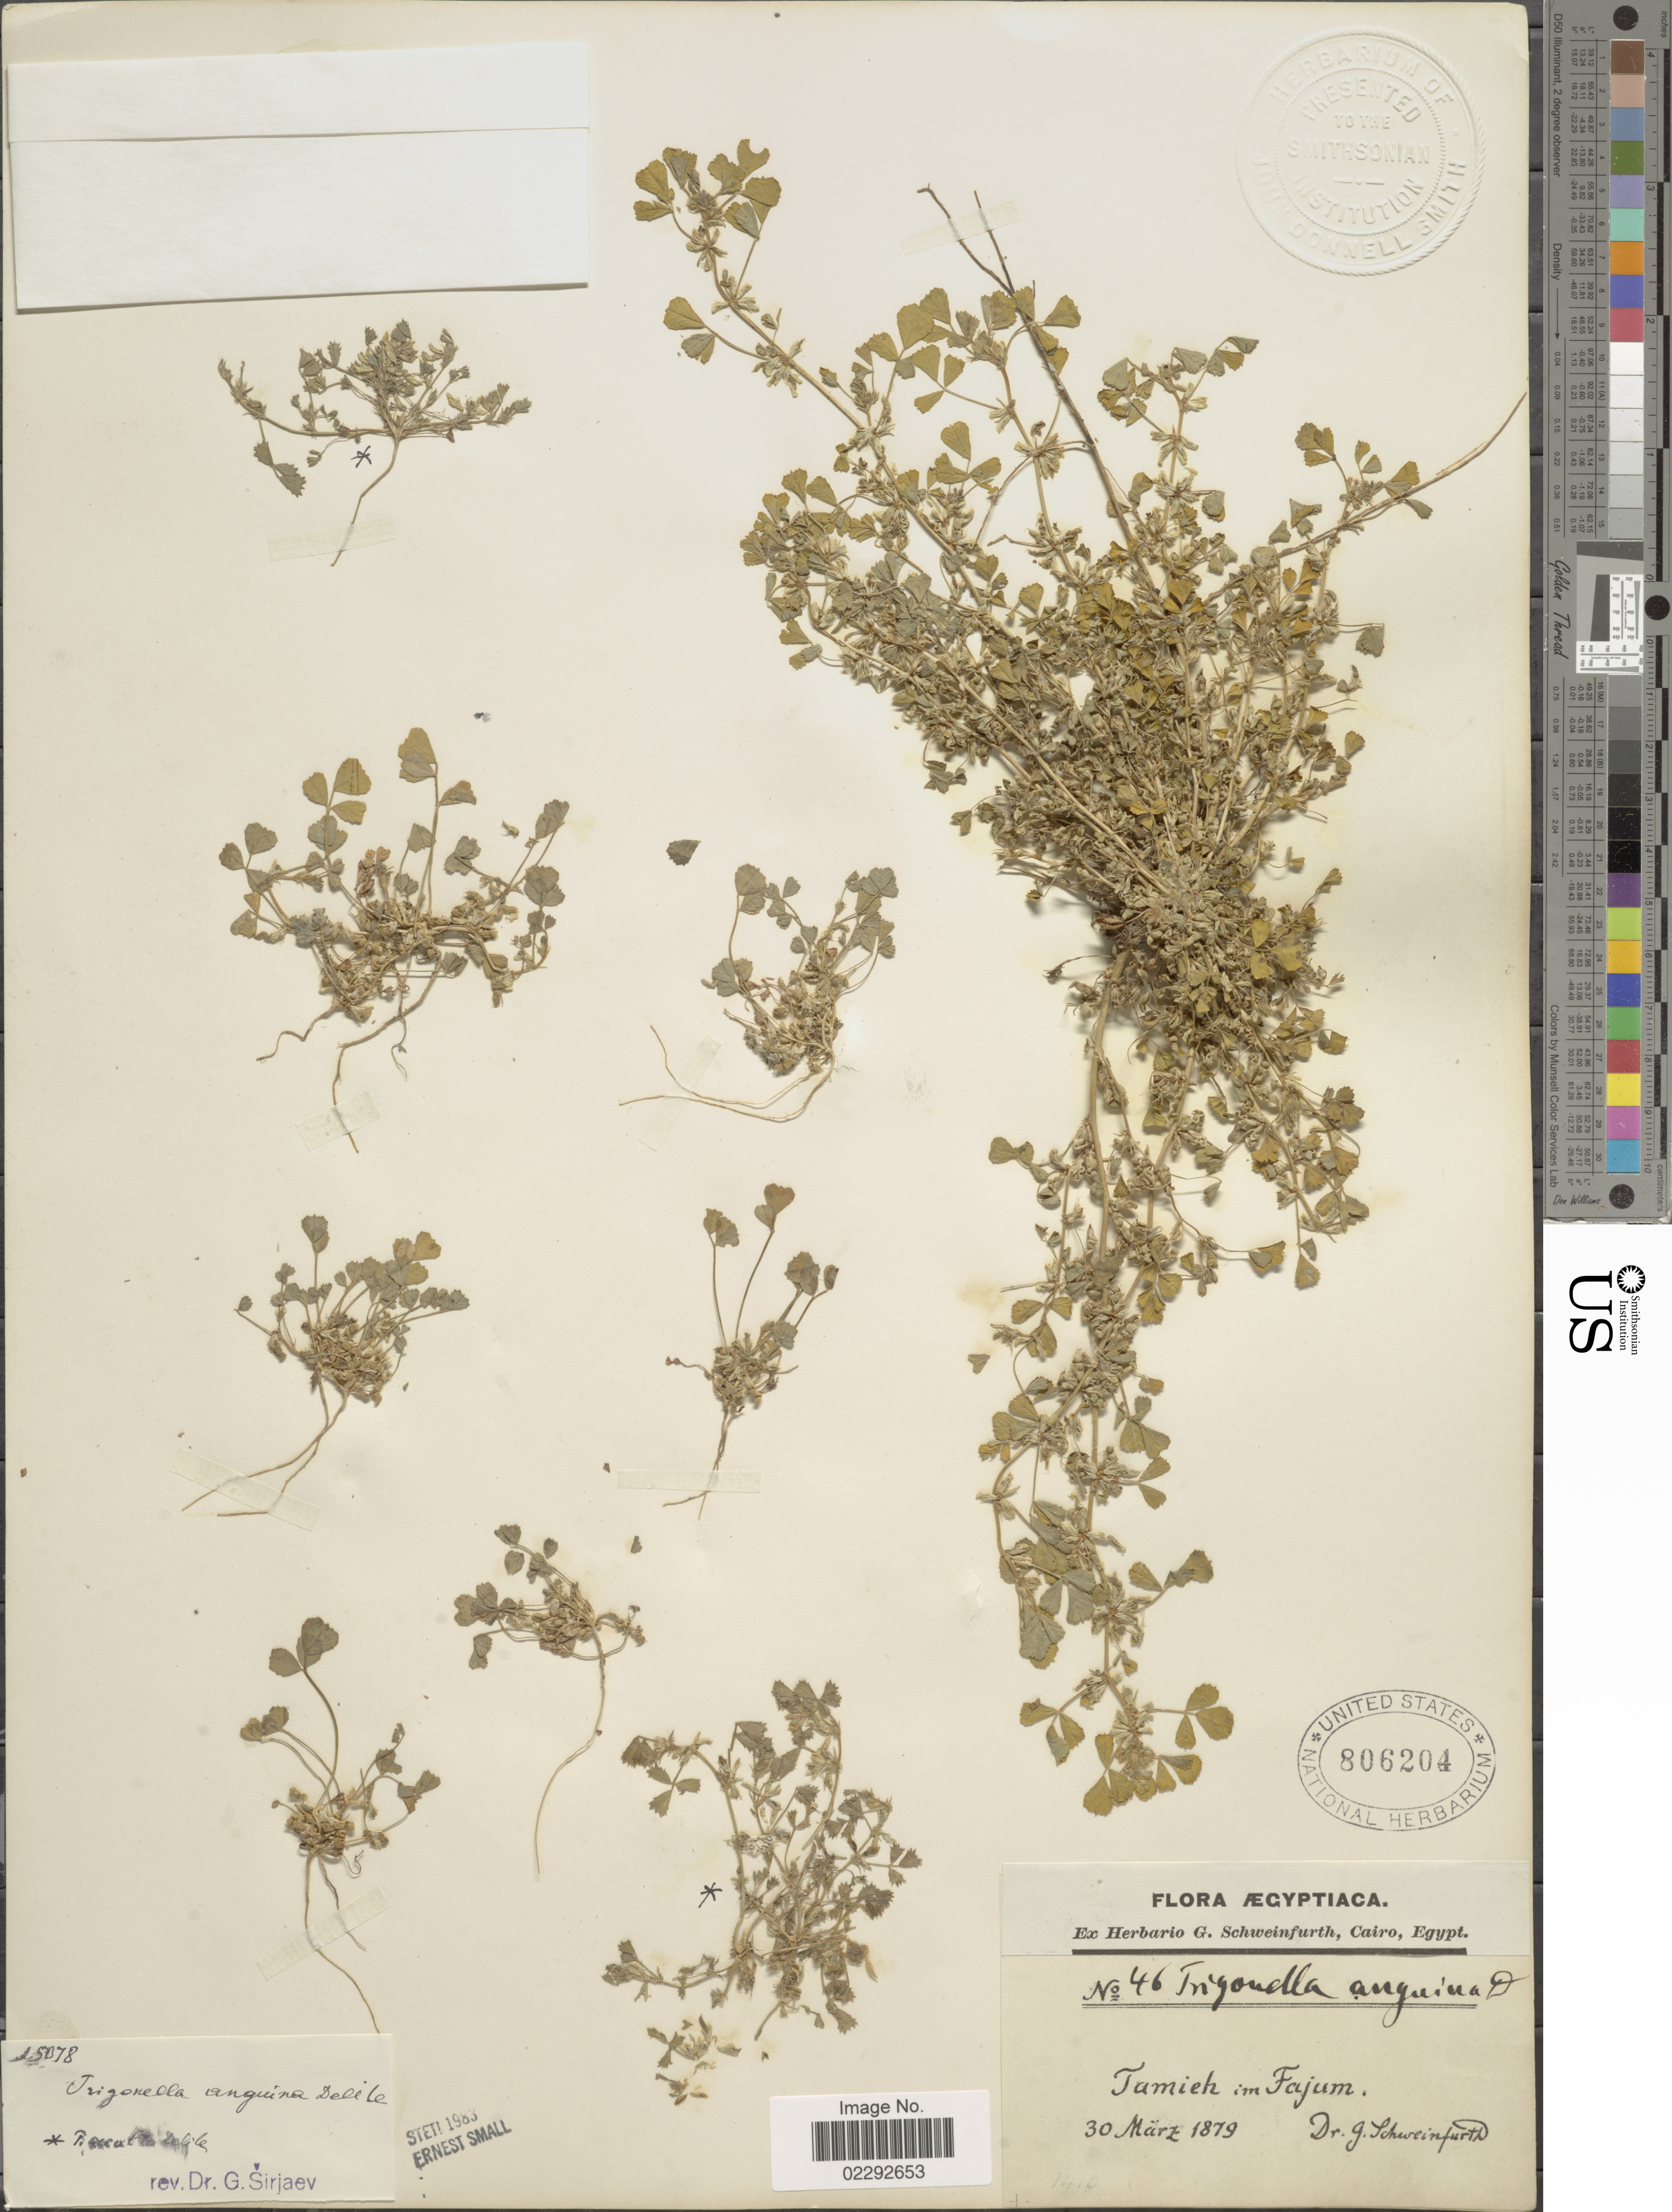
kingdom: Plantae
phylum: Tracheophyta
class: Magnoliopsida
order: Fabales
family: Fabaceae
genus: Trigonella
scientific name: Trigonella anguina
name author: Delile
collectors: G. A. Schweinfurth (herbarium)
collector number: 46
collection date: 1879-03-30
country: Egypt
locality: Tamieh im Fajum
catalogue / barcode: US 806204